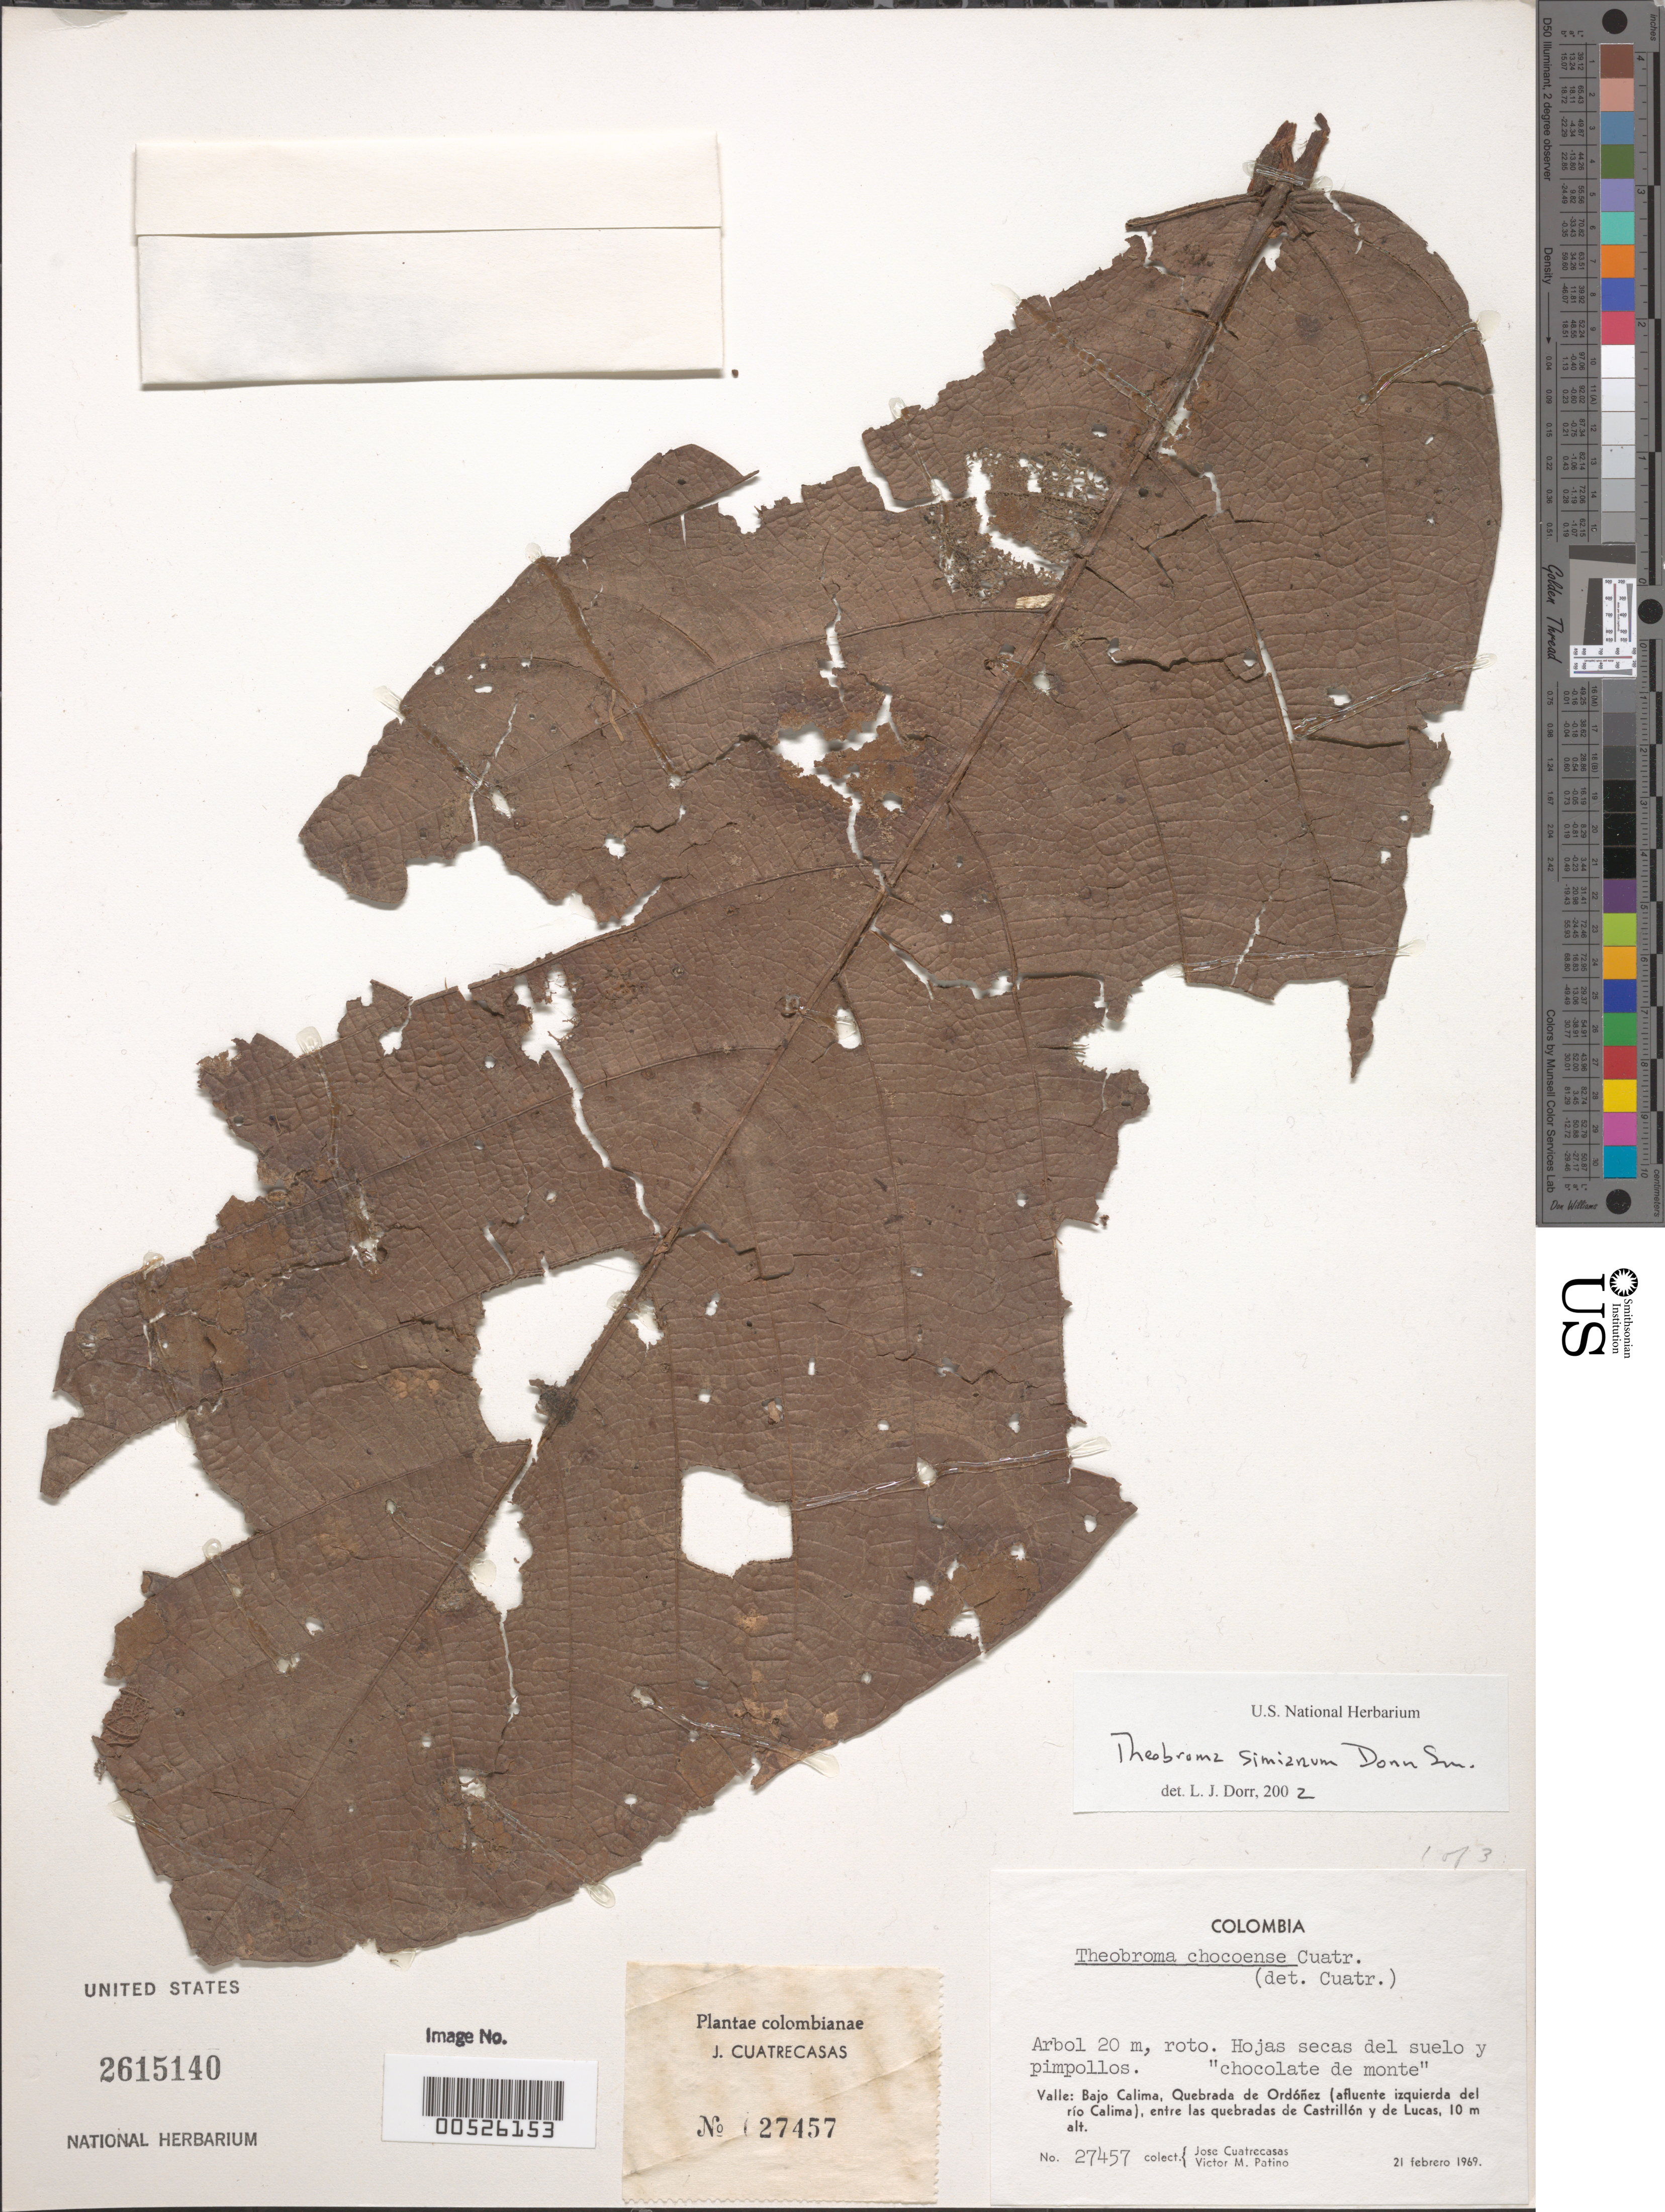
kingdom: Plantae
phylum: Tracheophyta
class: Magnoliopsida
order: Malvales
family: Malvaceae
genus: Theobroma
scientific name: Theobroma simiarum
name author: Donn. Sm.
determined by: Dorr, L. J., (BOT), Smithsonian Institution - National Museum of Natural History (UNITED STATES)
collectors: J. Cuatrecasas & V. Patino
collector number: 27457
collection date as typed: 21 Feb 1969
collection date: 1969-02-21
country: Colombia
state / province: Valle del Cauca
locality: Bajo Calima, Quebrada de Ordóñez (affluente Izquierda del Río Calima), entre las Quebradas de Castrillón y de Luces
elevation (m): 10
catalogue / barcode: US 2615140